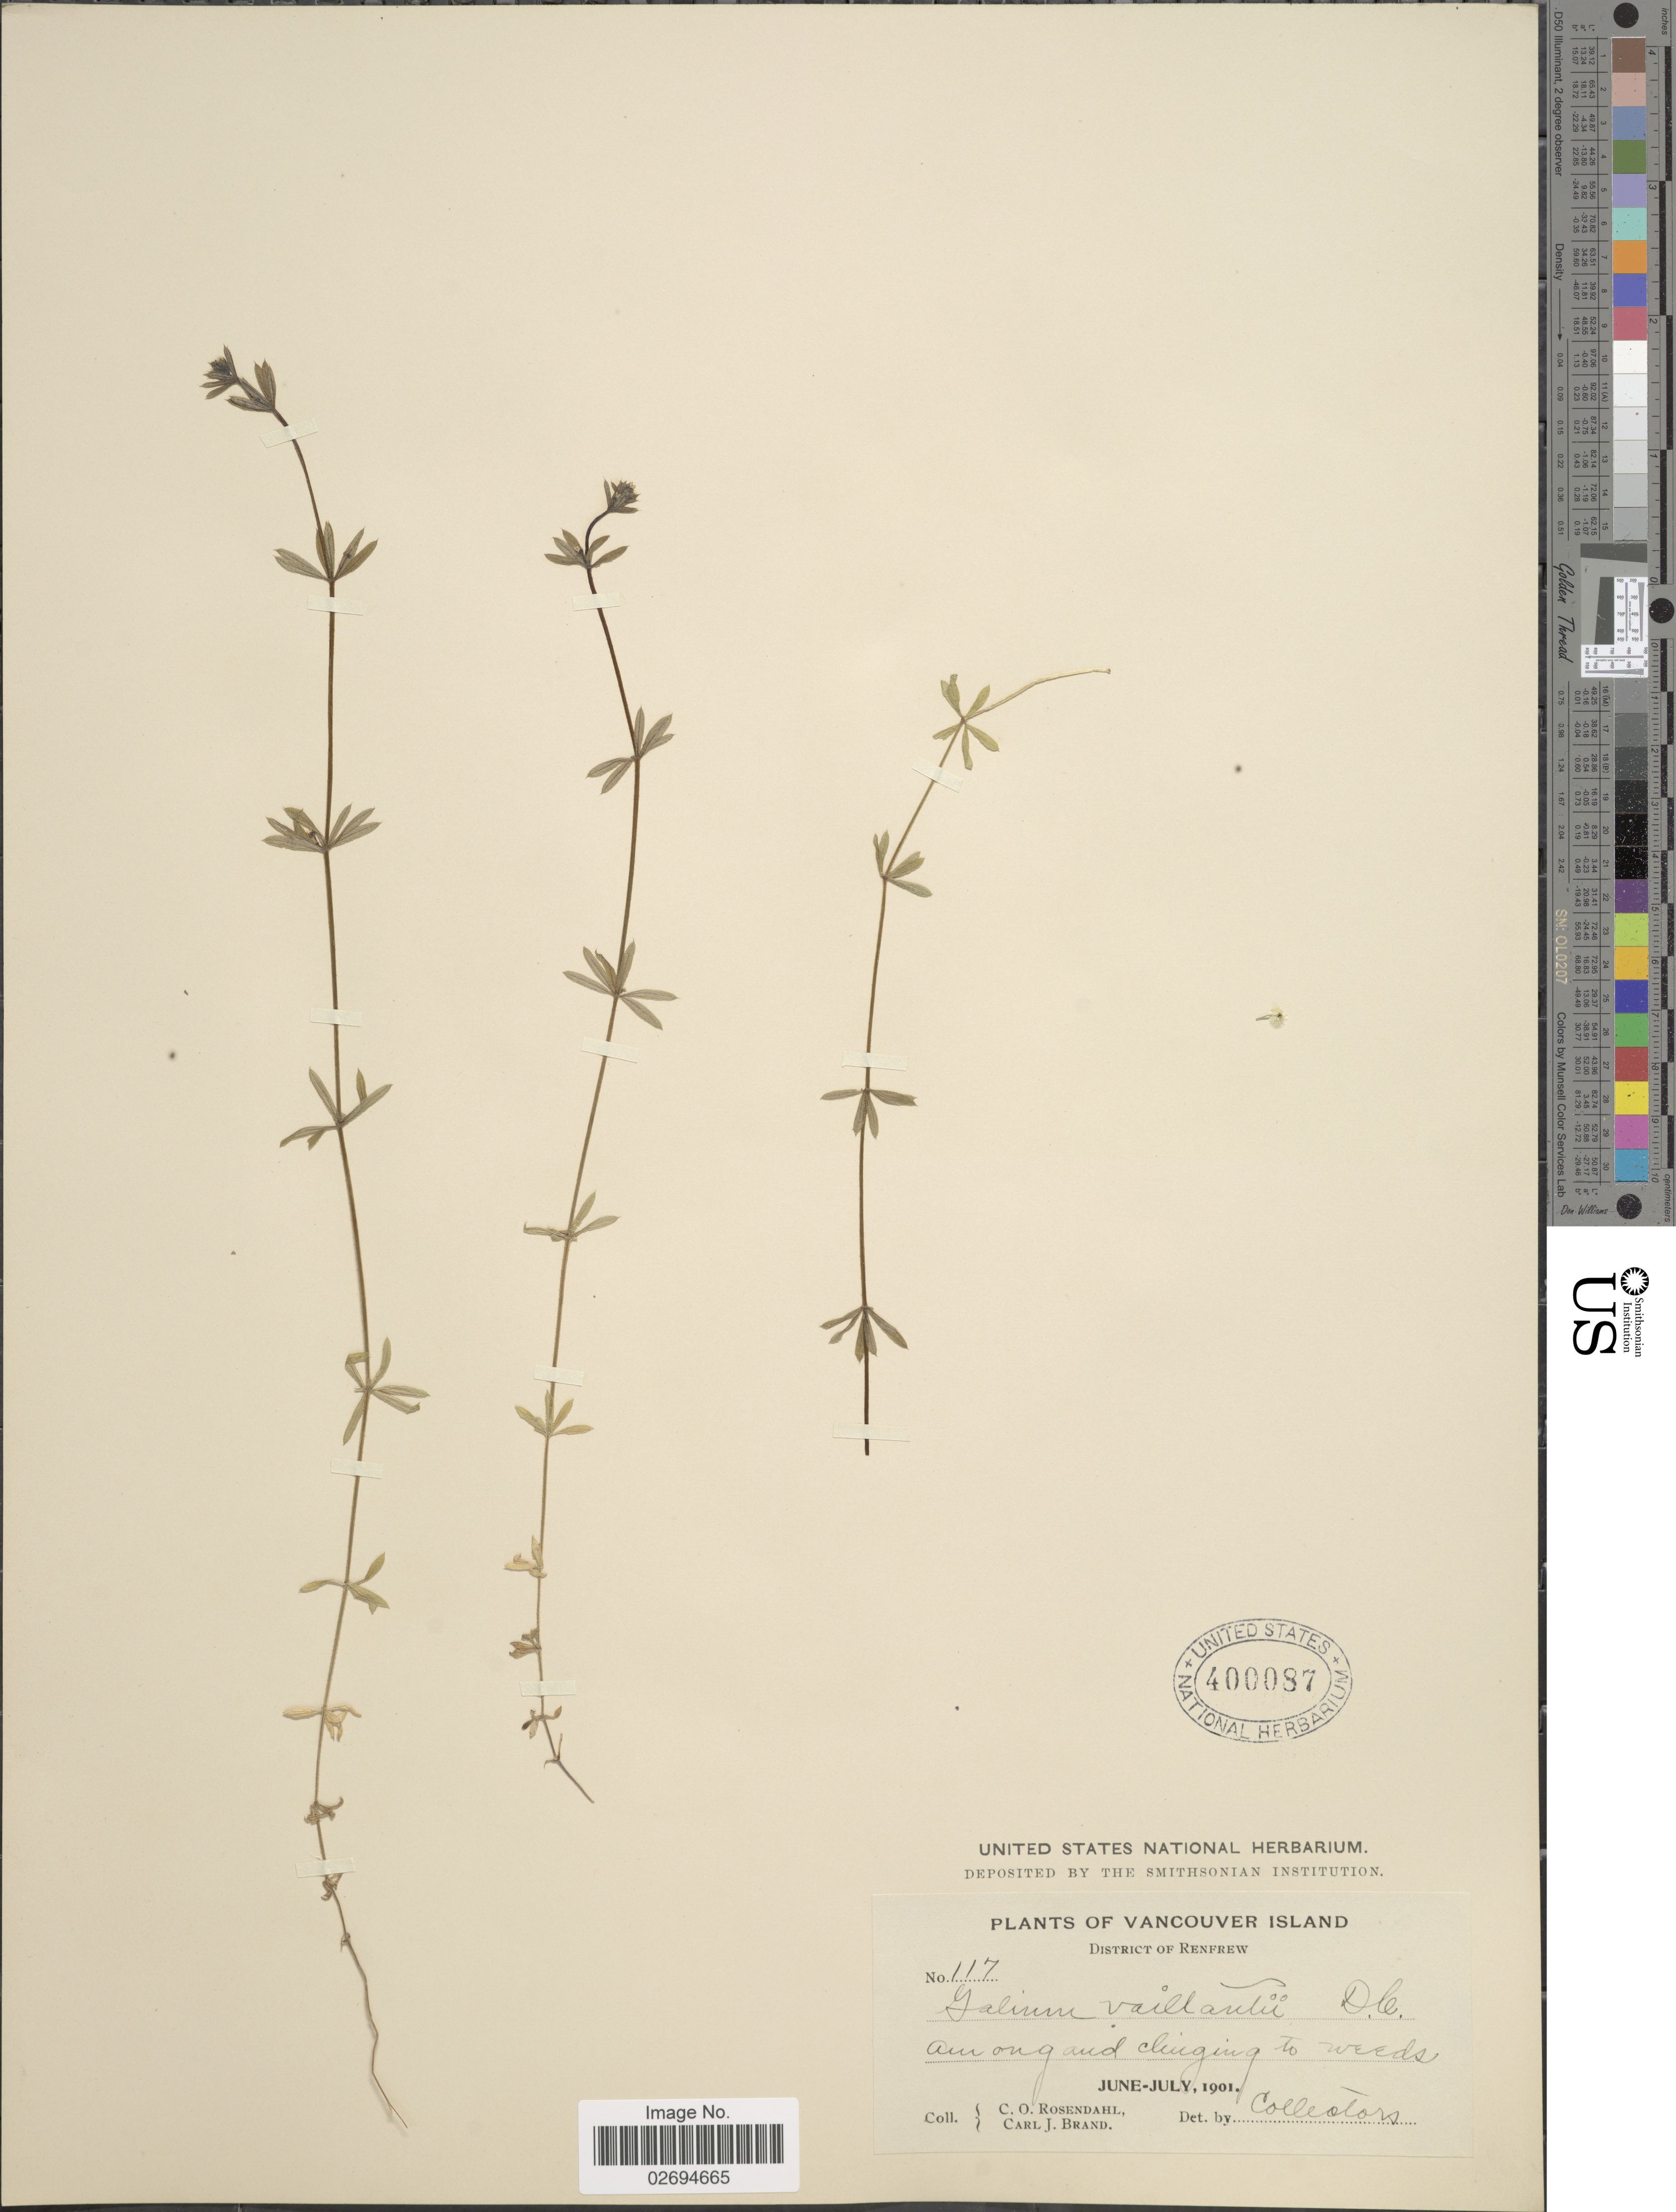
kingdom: Plantae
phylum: Tracheophyta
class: Magnoliopsida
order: Gentianales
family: Rubiaceae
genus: Galium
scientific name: Galium vaillantii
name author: DC.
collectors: C. O. Rosendahl & C. J. Brand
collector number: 117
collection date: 1901-06/1907-07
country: Canada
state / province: British Columbia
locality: Vancouver Island, District of Renfrew.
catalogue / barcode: US 400087